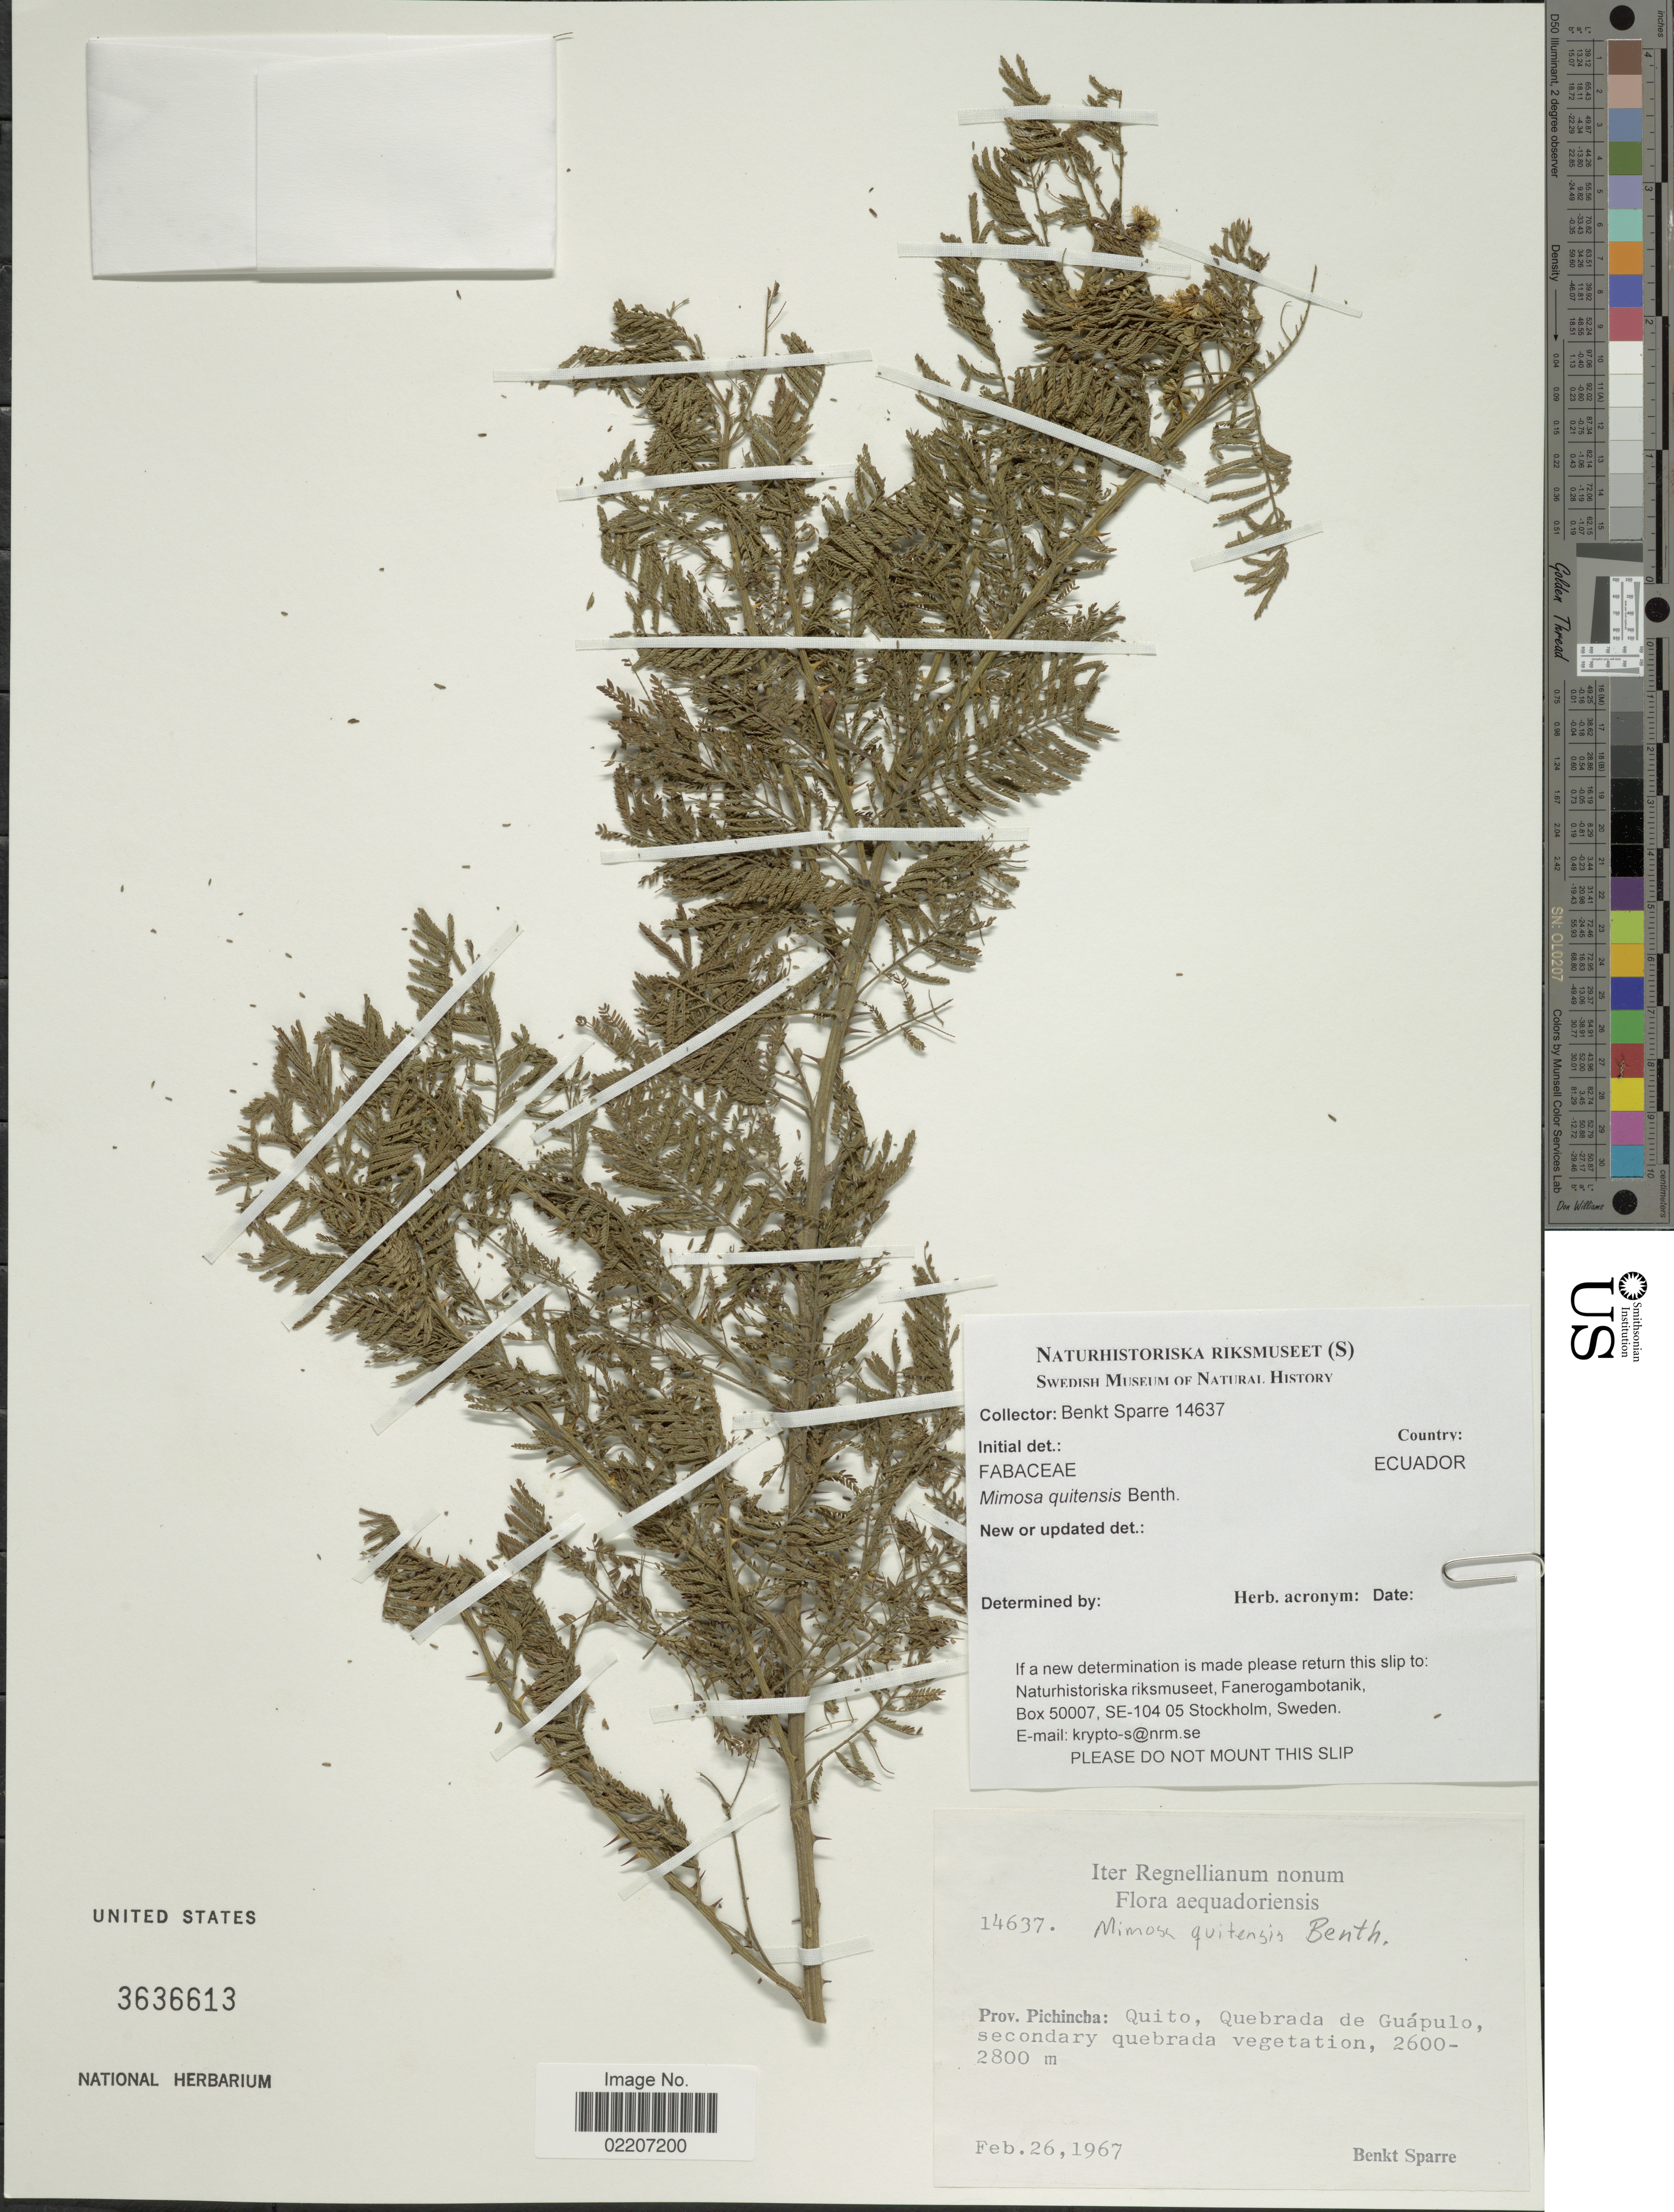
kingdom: Plantae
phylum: Tracheophyta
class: Magnoliopsida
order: Fabales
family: Fabaceae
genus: Mimosa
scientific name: Mimosa quitensis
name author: Benth.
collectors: B. Sparre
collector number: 14637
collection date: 1967-02-26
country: Ecuador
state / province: Pichincha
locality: Quito, Quebrada de Guápulo.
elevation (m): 2600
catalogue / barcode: US 3636613